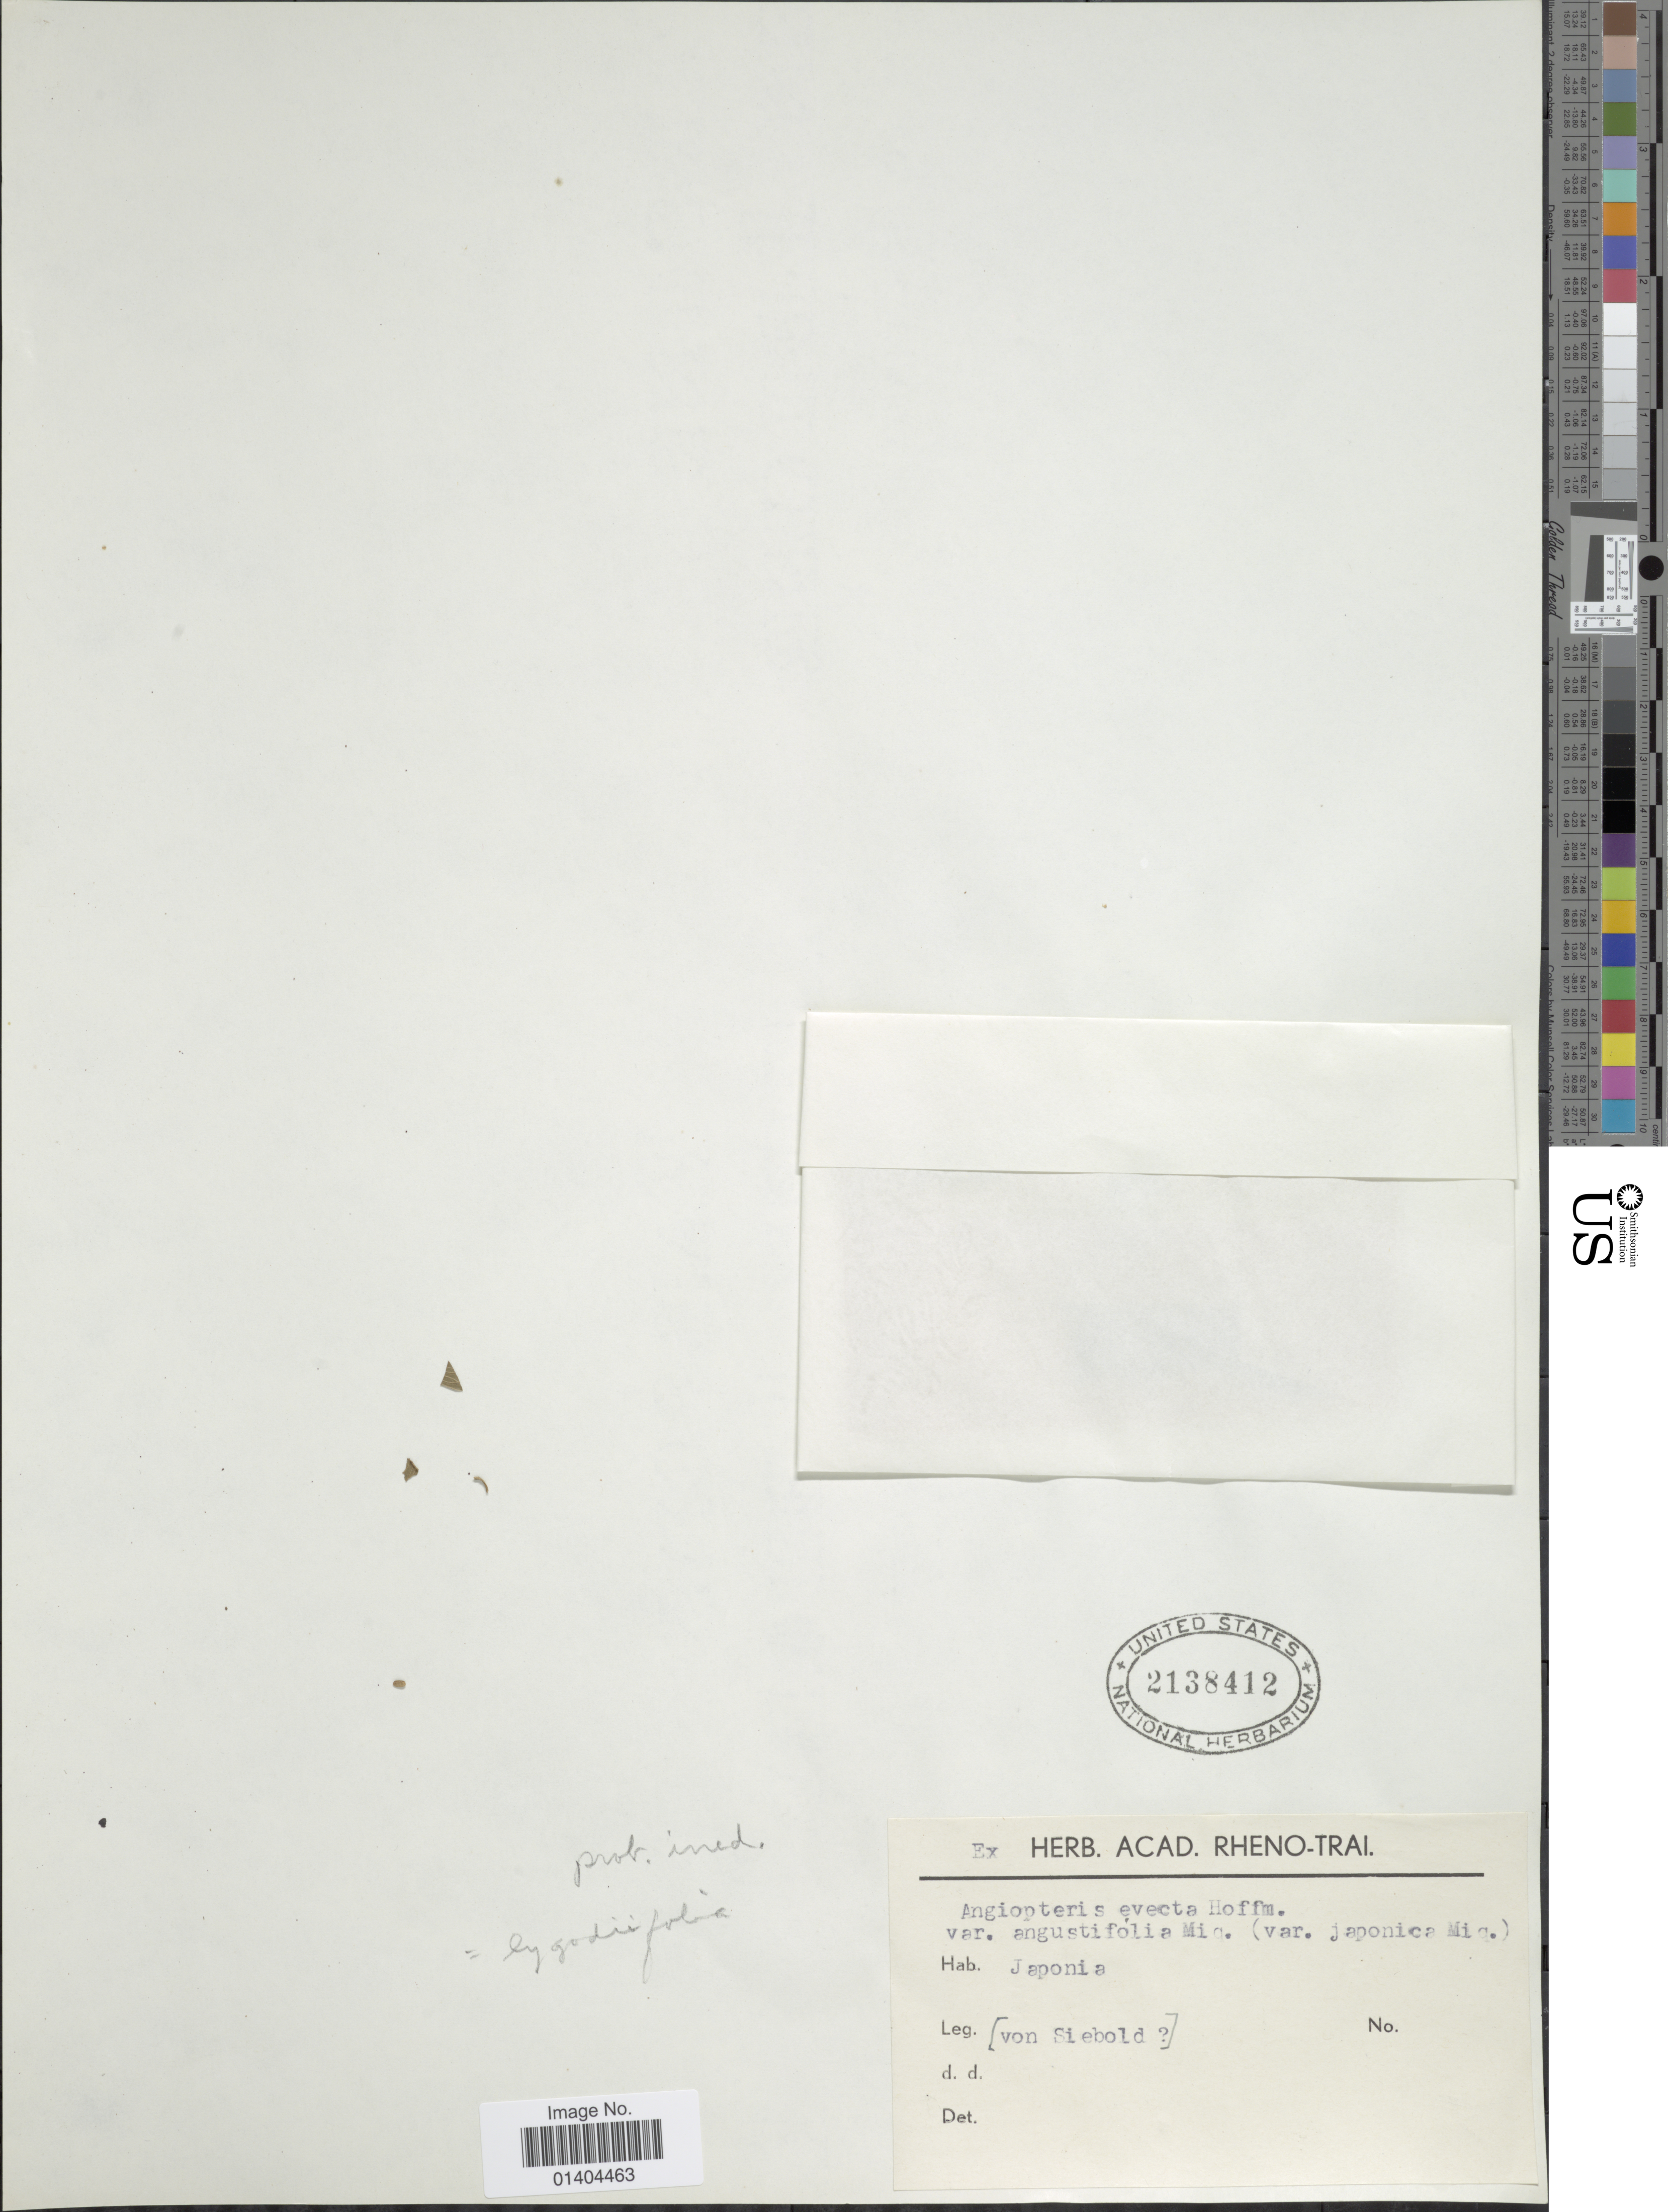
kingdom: Plantae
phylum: Tracheophyta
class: Polypodiopsida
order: Marattiales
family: Marattiaceae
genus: Angiopteris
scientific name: Angiopteris lygodiifolia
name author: Rosenst.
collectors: P. F. Siebold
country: Japan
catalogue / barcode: US 2138412